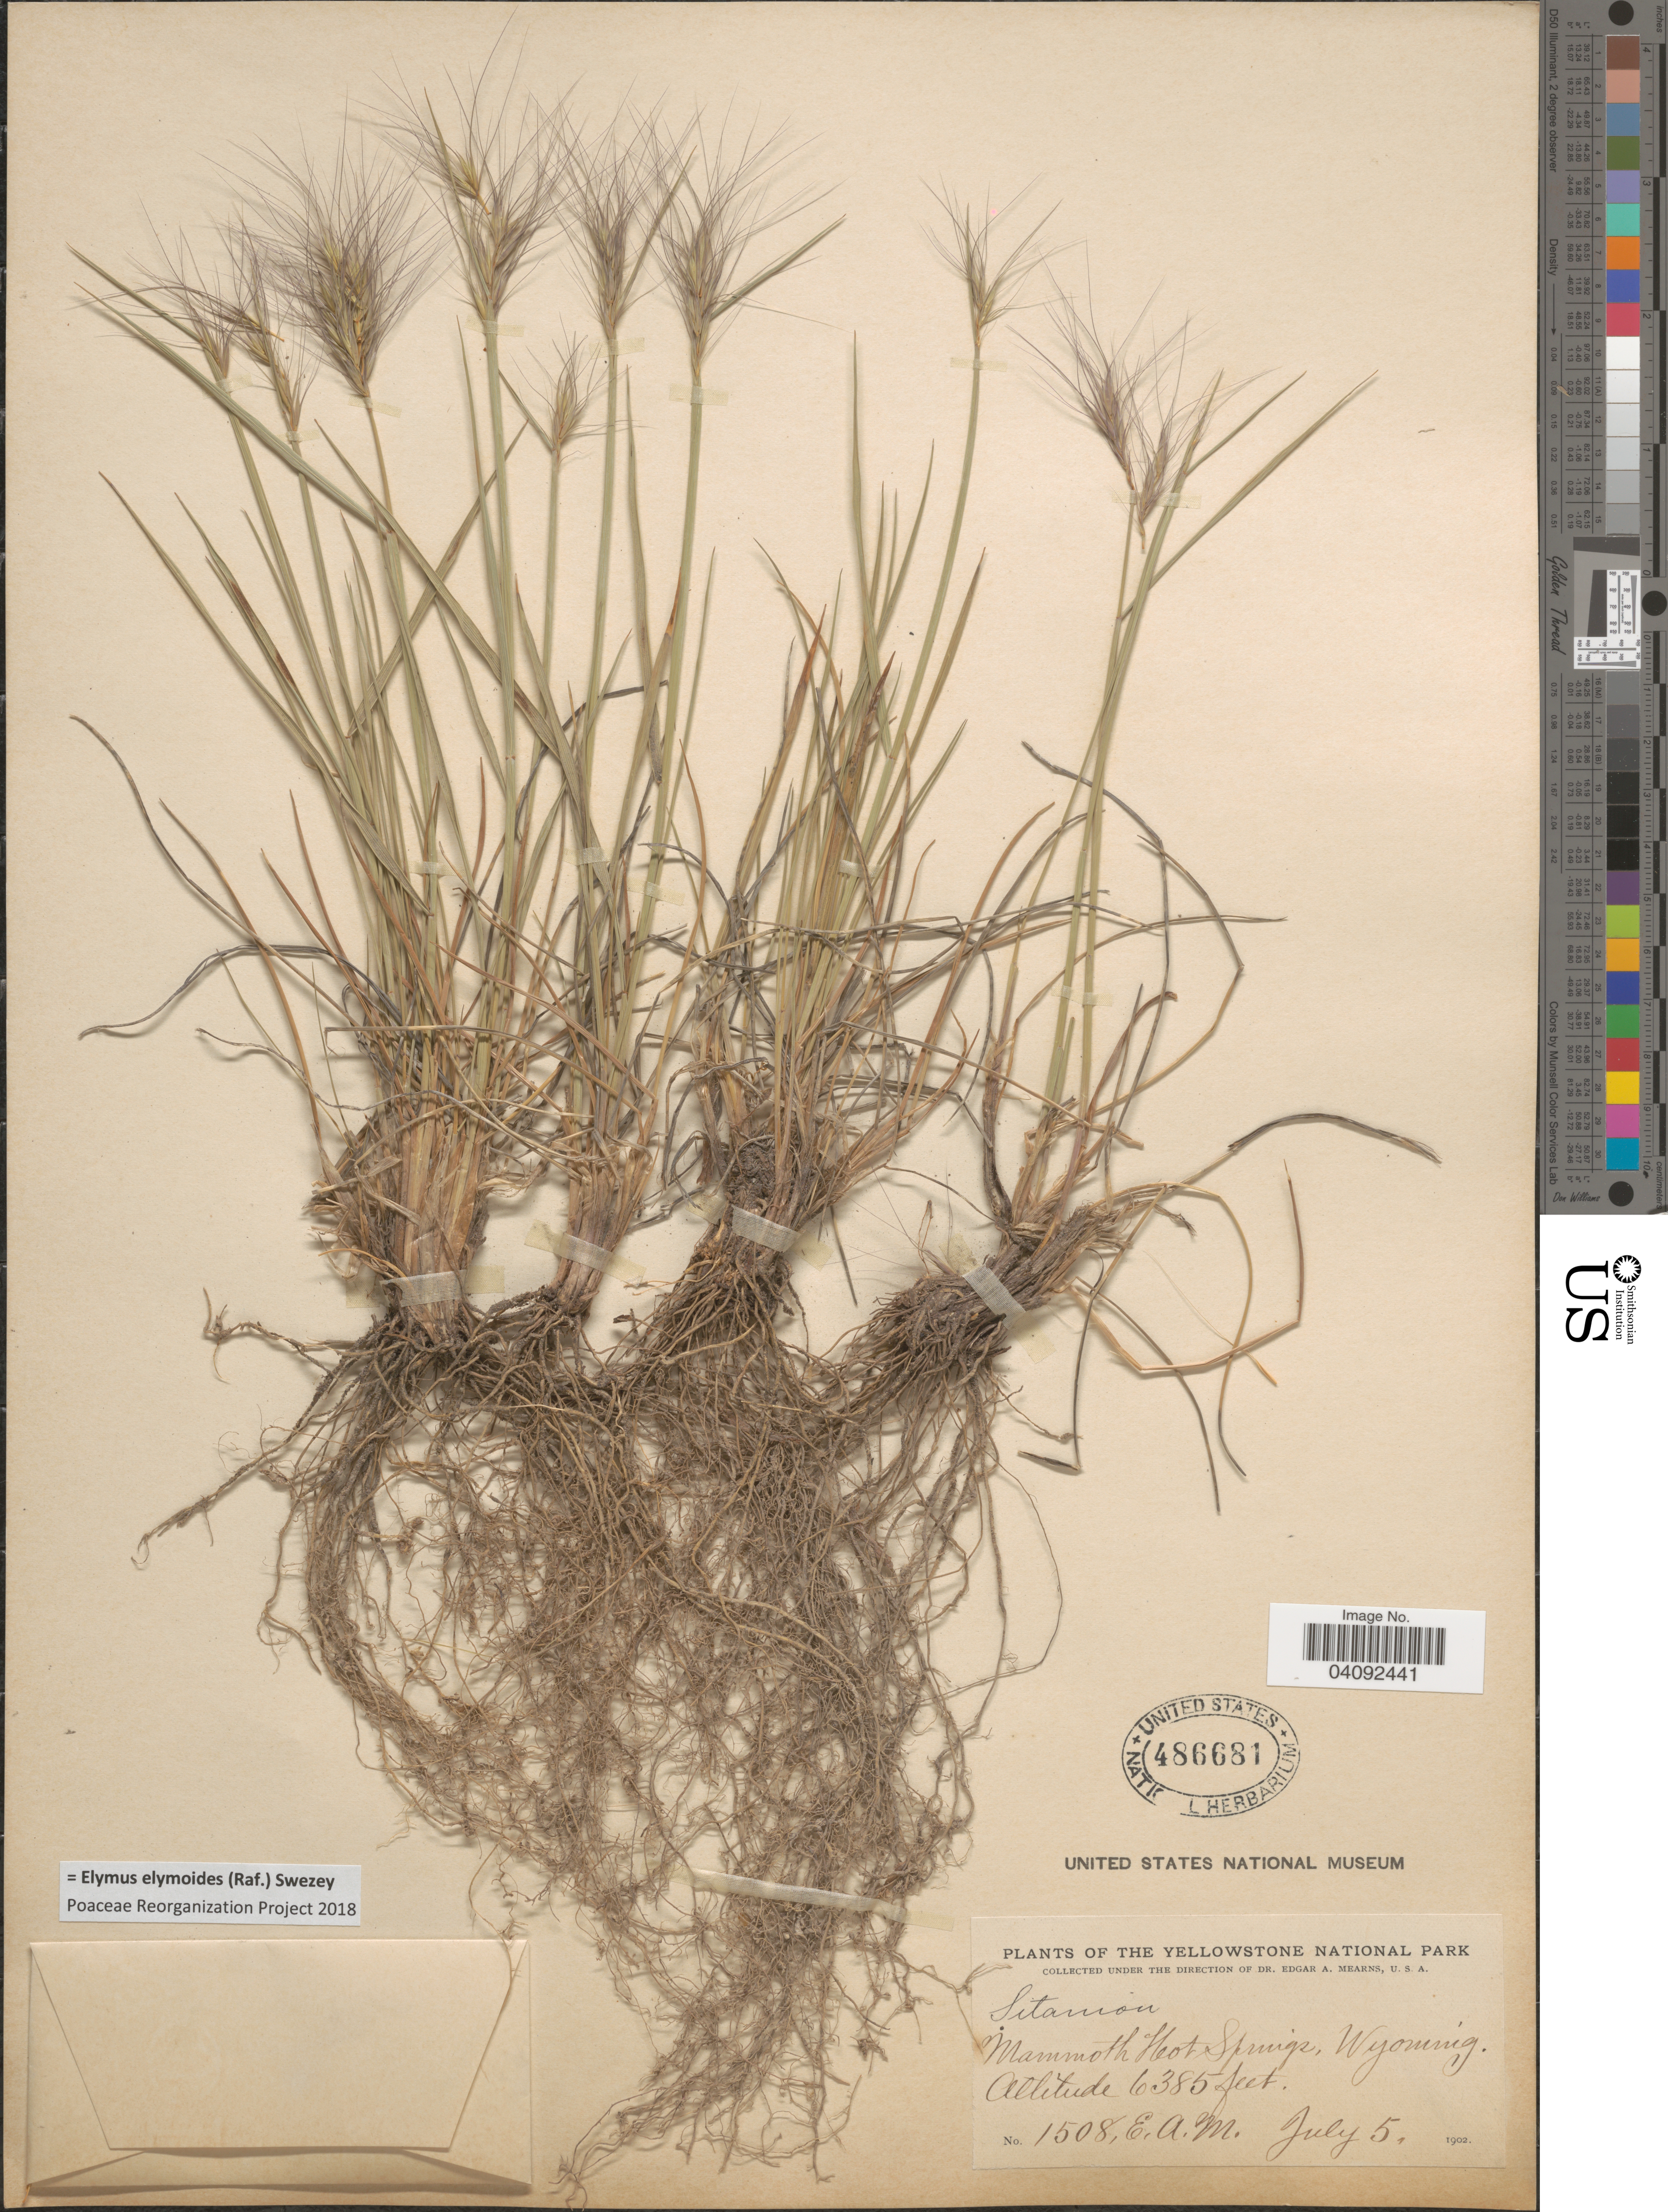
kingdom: Plantae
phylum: Tracheophyta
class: Liliopsida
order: Poales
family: Poaceae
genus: Elymus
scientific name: Elymus elymoides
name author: (Raf.) Swezey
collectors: E. A. Mearns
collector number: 1508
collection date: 1902-07-05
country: United States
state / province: Wyoming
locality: The Yellowstone National Park. Mammoth Hot Springs.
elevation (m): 1946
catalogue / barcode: US 486681